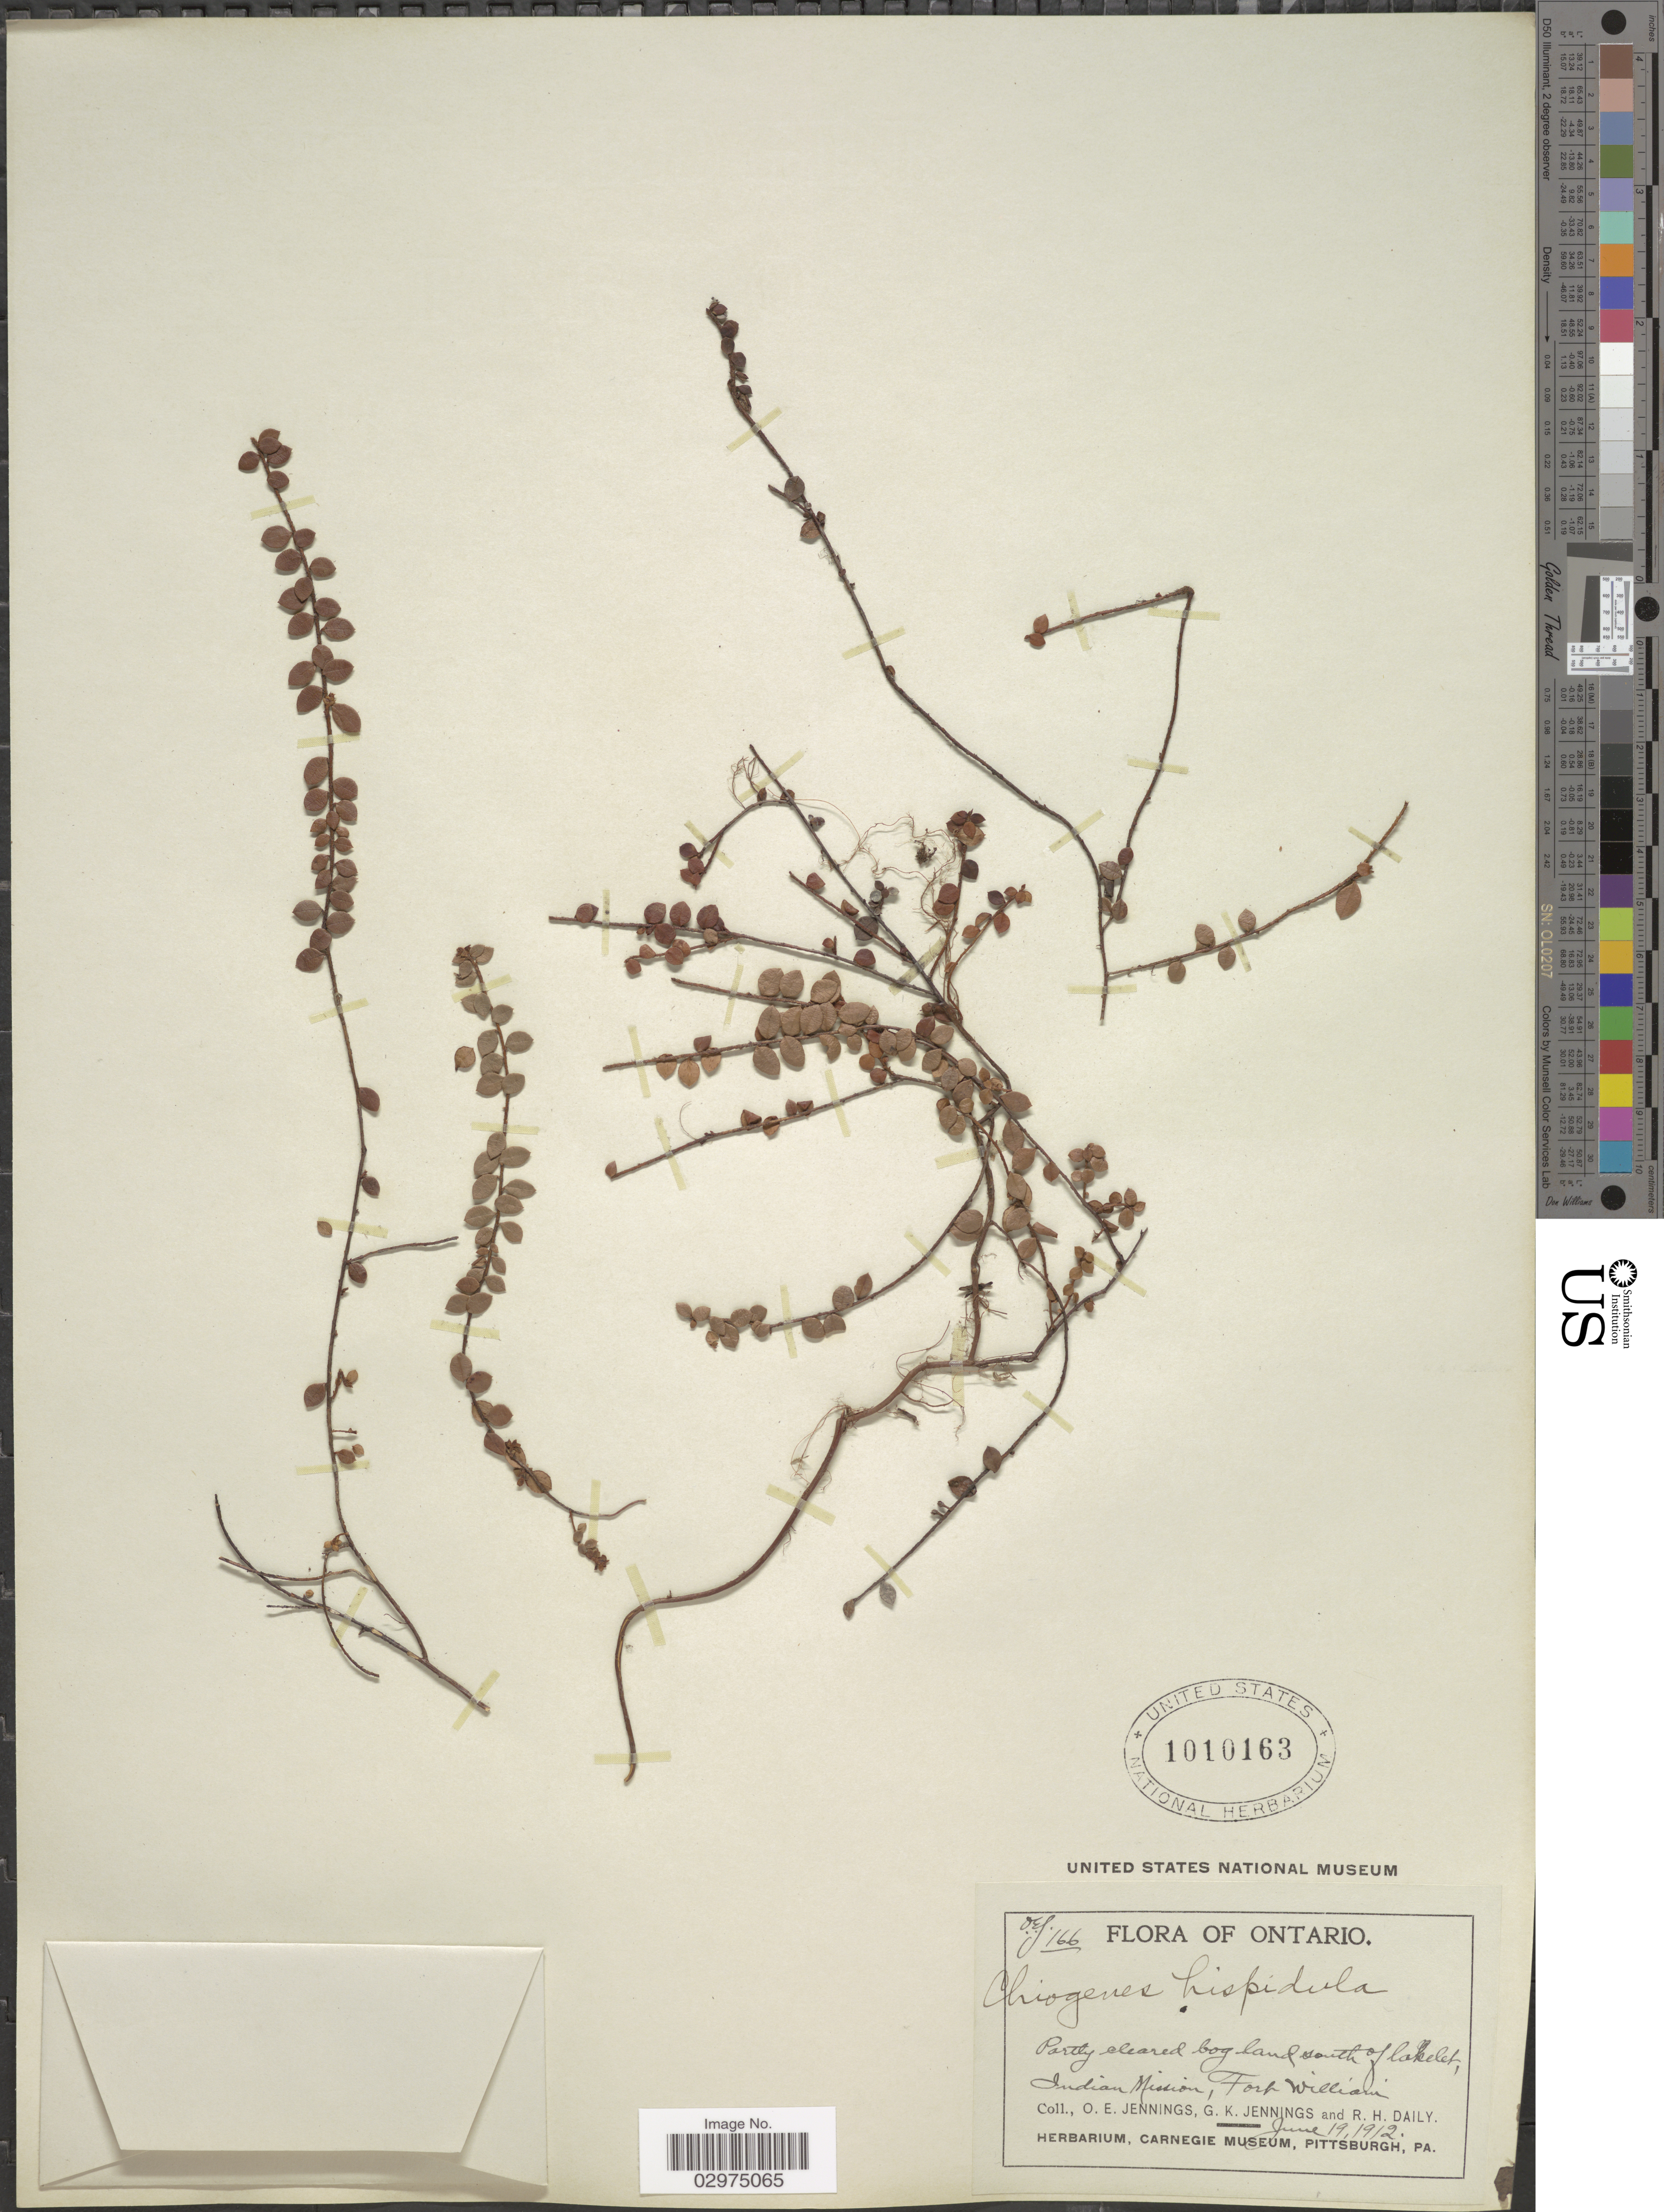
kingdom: Plantae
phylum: Tracheophyta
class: Magnoliopsida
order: Ericales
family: Ericaceae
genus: Gaultheria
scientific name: Gaultheria hispidula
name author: (L.) Muhl. ex Bigelow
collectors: O. E. Jennings, G. K. Jennings & R. Daily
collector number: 166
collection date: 1912-06-19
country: Canada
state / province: Ontario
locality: Partly cleared bog land south of lakelet, Indian Mission, Fort William.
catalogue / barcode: US 1010163